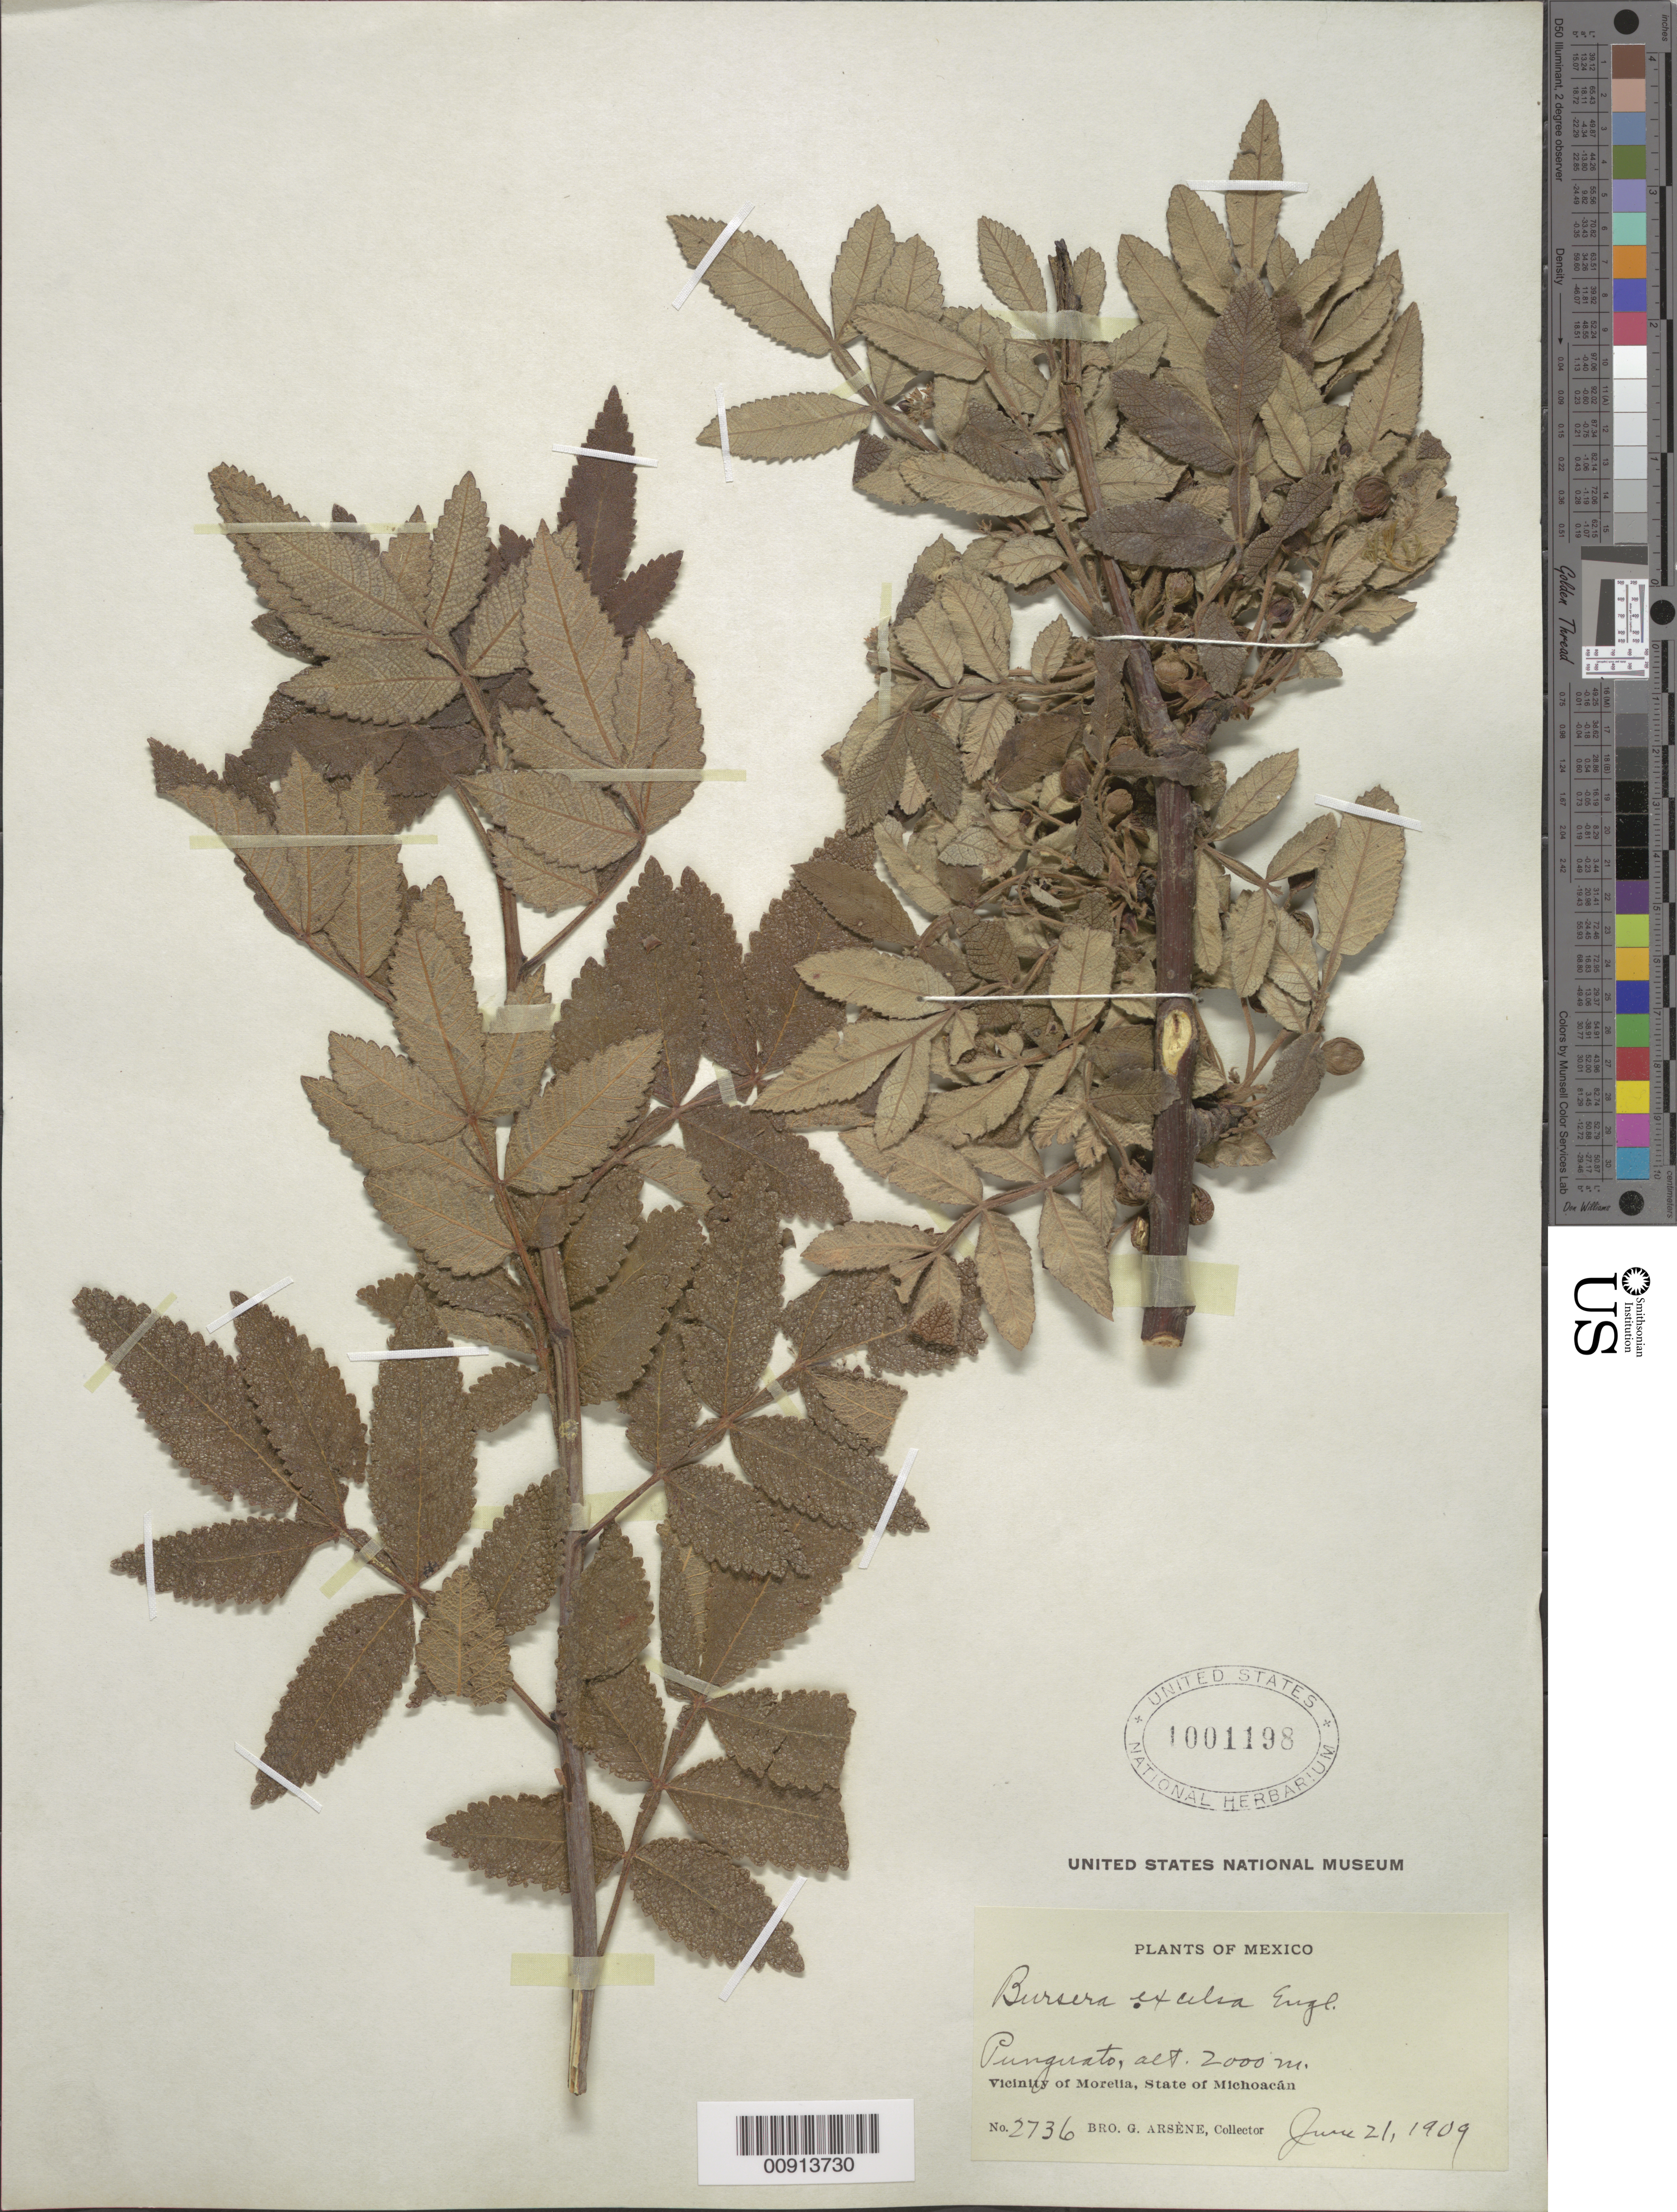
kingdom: Plantae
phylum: Tracheophyta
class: Magnoliopsida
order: Sapindales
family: Burseraceae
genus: Bursera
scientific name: Bursera jorullensis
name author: (Kunth) Engl.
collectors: Bro. G. Arsène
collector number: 2736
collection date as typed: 21 Jun 1909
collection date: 1909-06-21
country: Mexico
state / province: Michoacán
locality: Punguato. Vicinity of Morelia, State of Michoacán.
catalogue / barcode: US 1001198